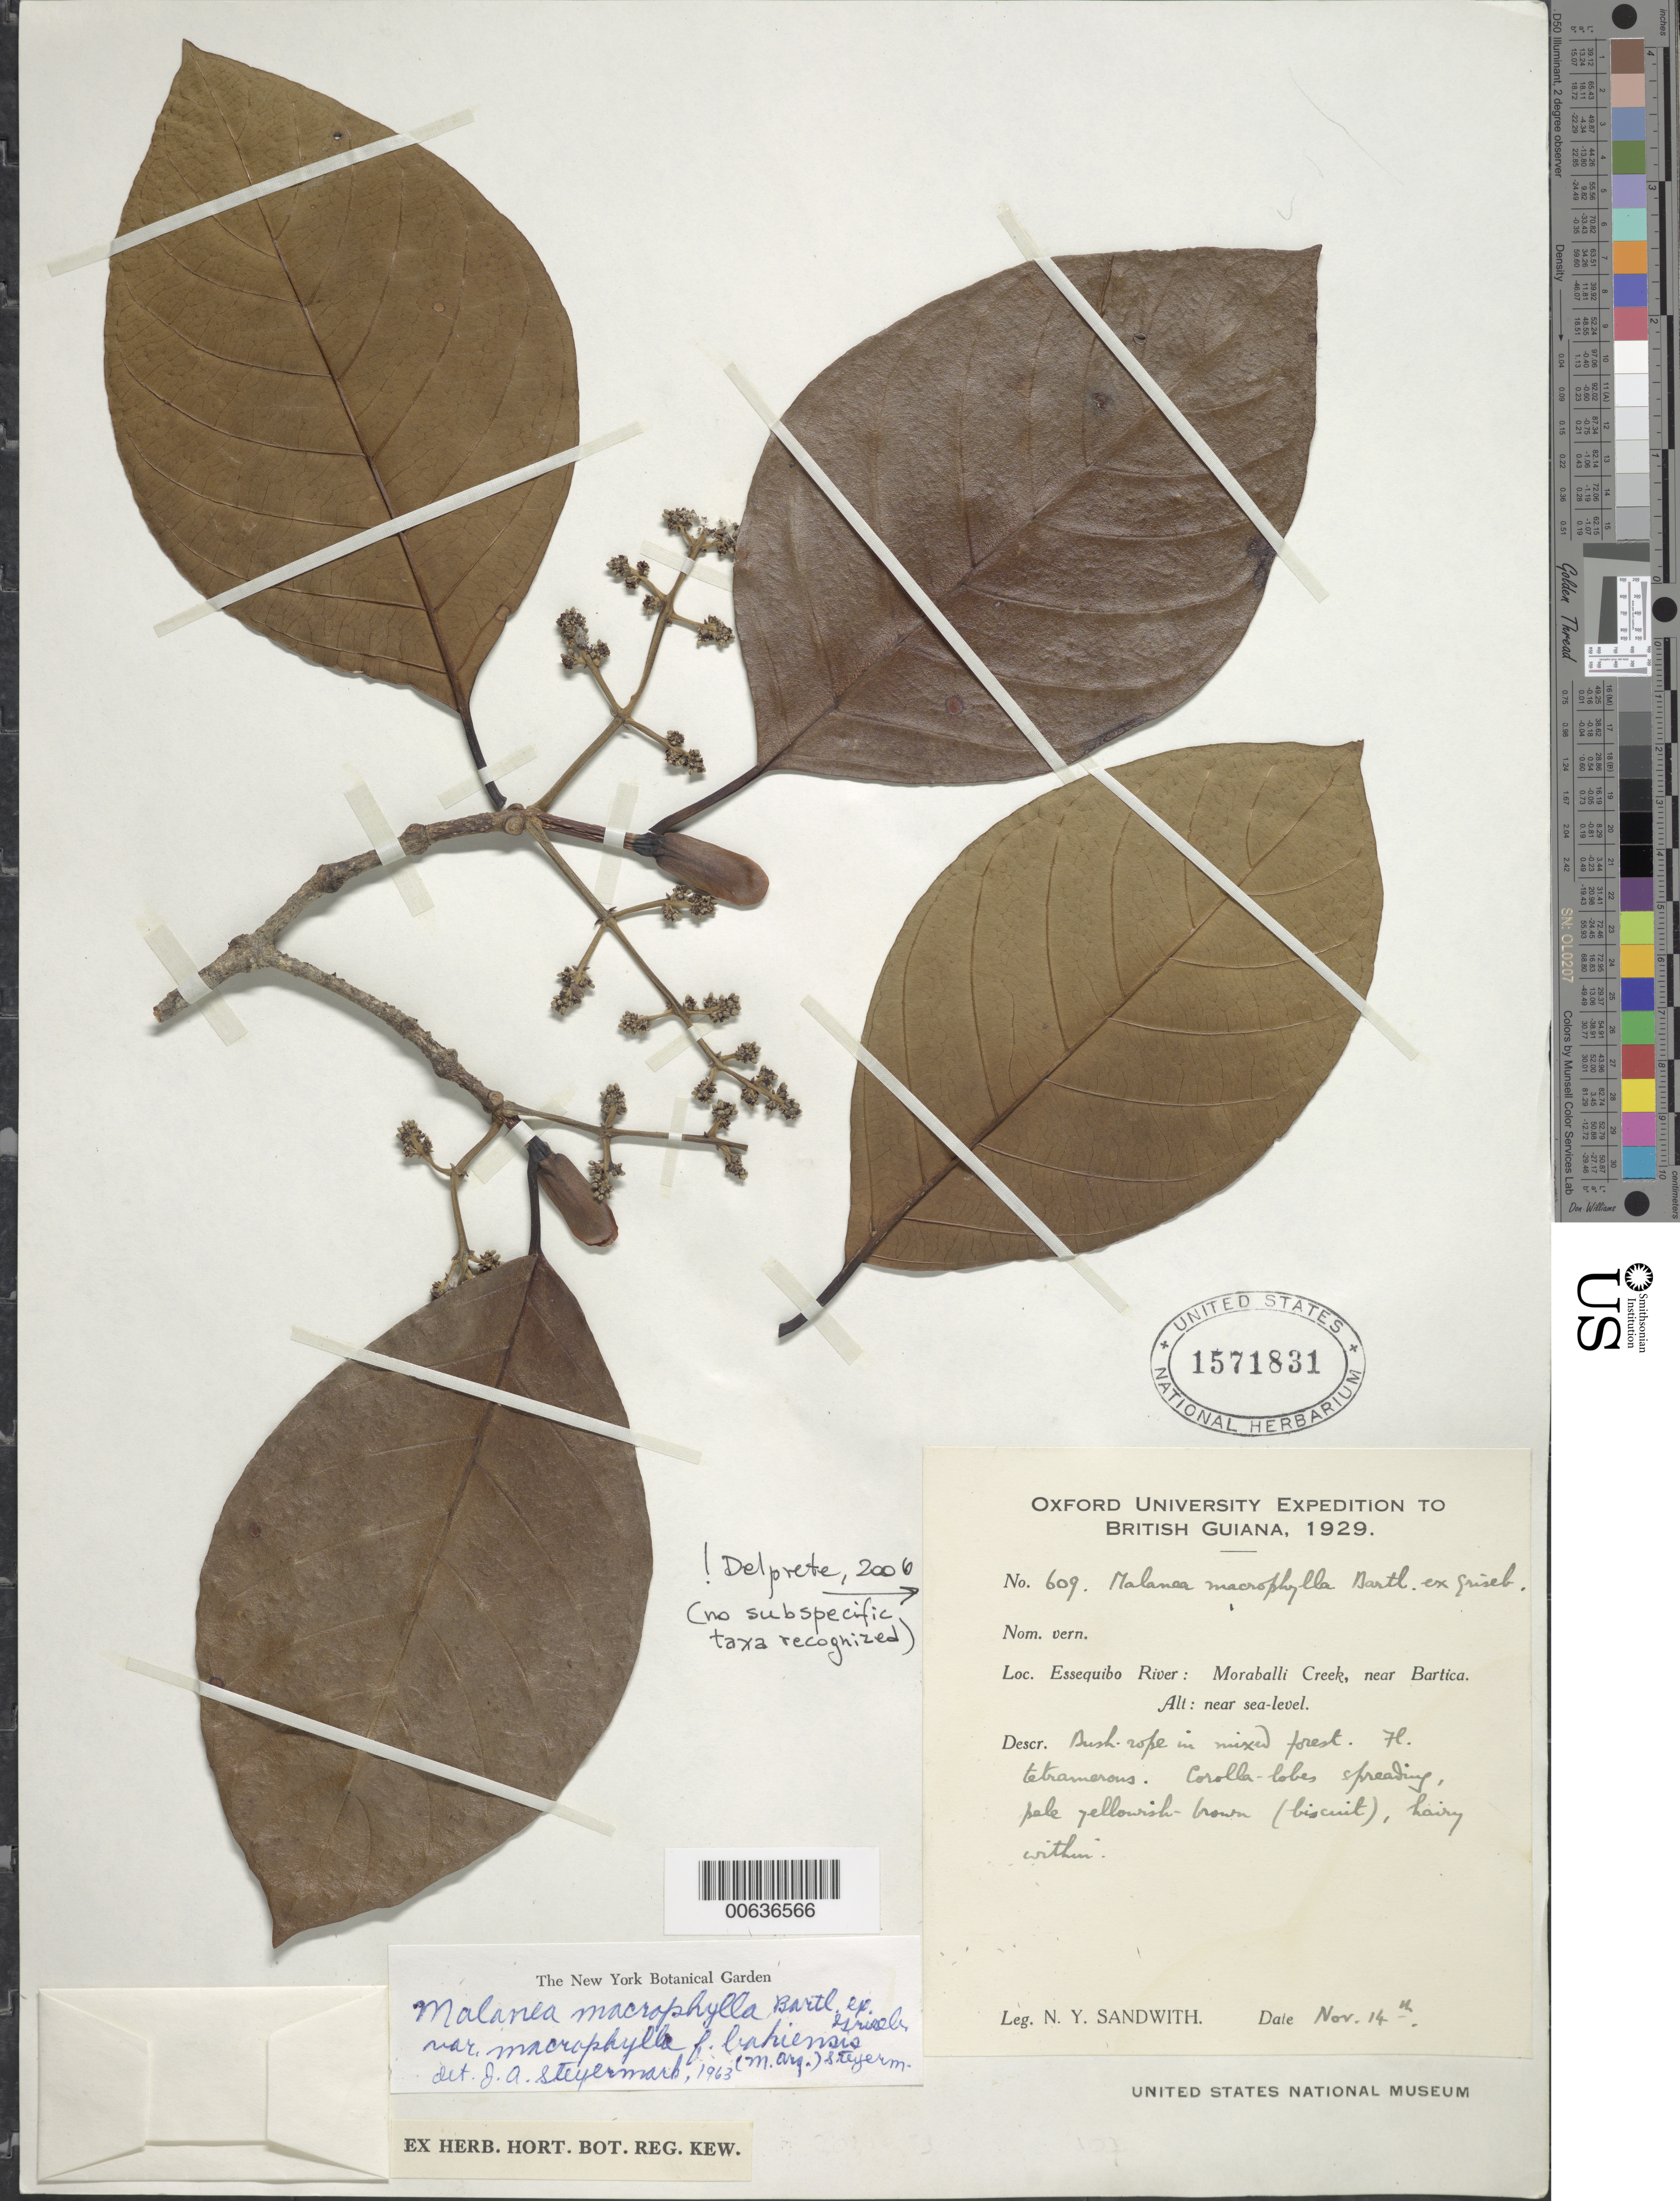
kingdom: Plantae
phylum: Tracheophyta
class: Magnoliopsida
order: Gentianales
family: Rubiaceae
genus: Malanea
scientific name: Malanea macrophylla f. bahiensis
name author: (Müll. Arg.) Steyerm.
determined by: Steyermark, Julian A., (VEN)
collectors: N. Y. Sandwith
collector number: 609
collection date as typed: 14-Nov-29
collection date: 1929-11-14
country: Guyana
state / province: U. Demerara-Berbice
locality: Moraballi Creek, Essequibo R., near Bartica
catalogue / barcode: US 1571831